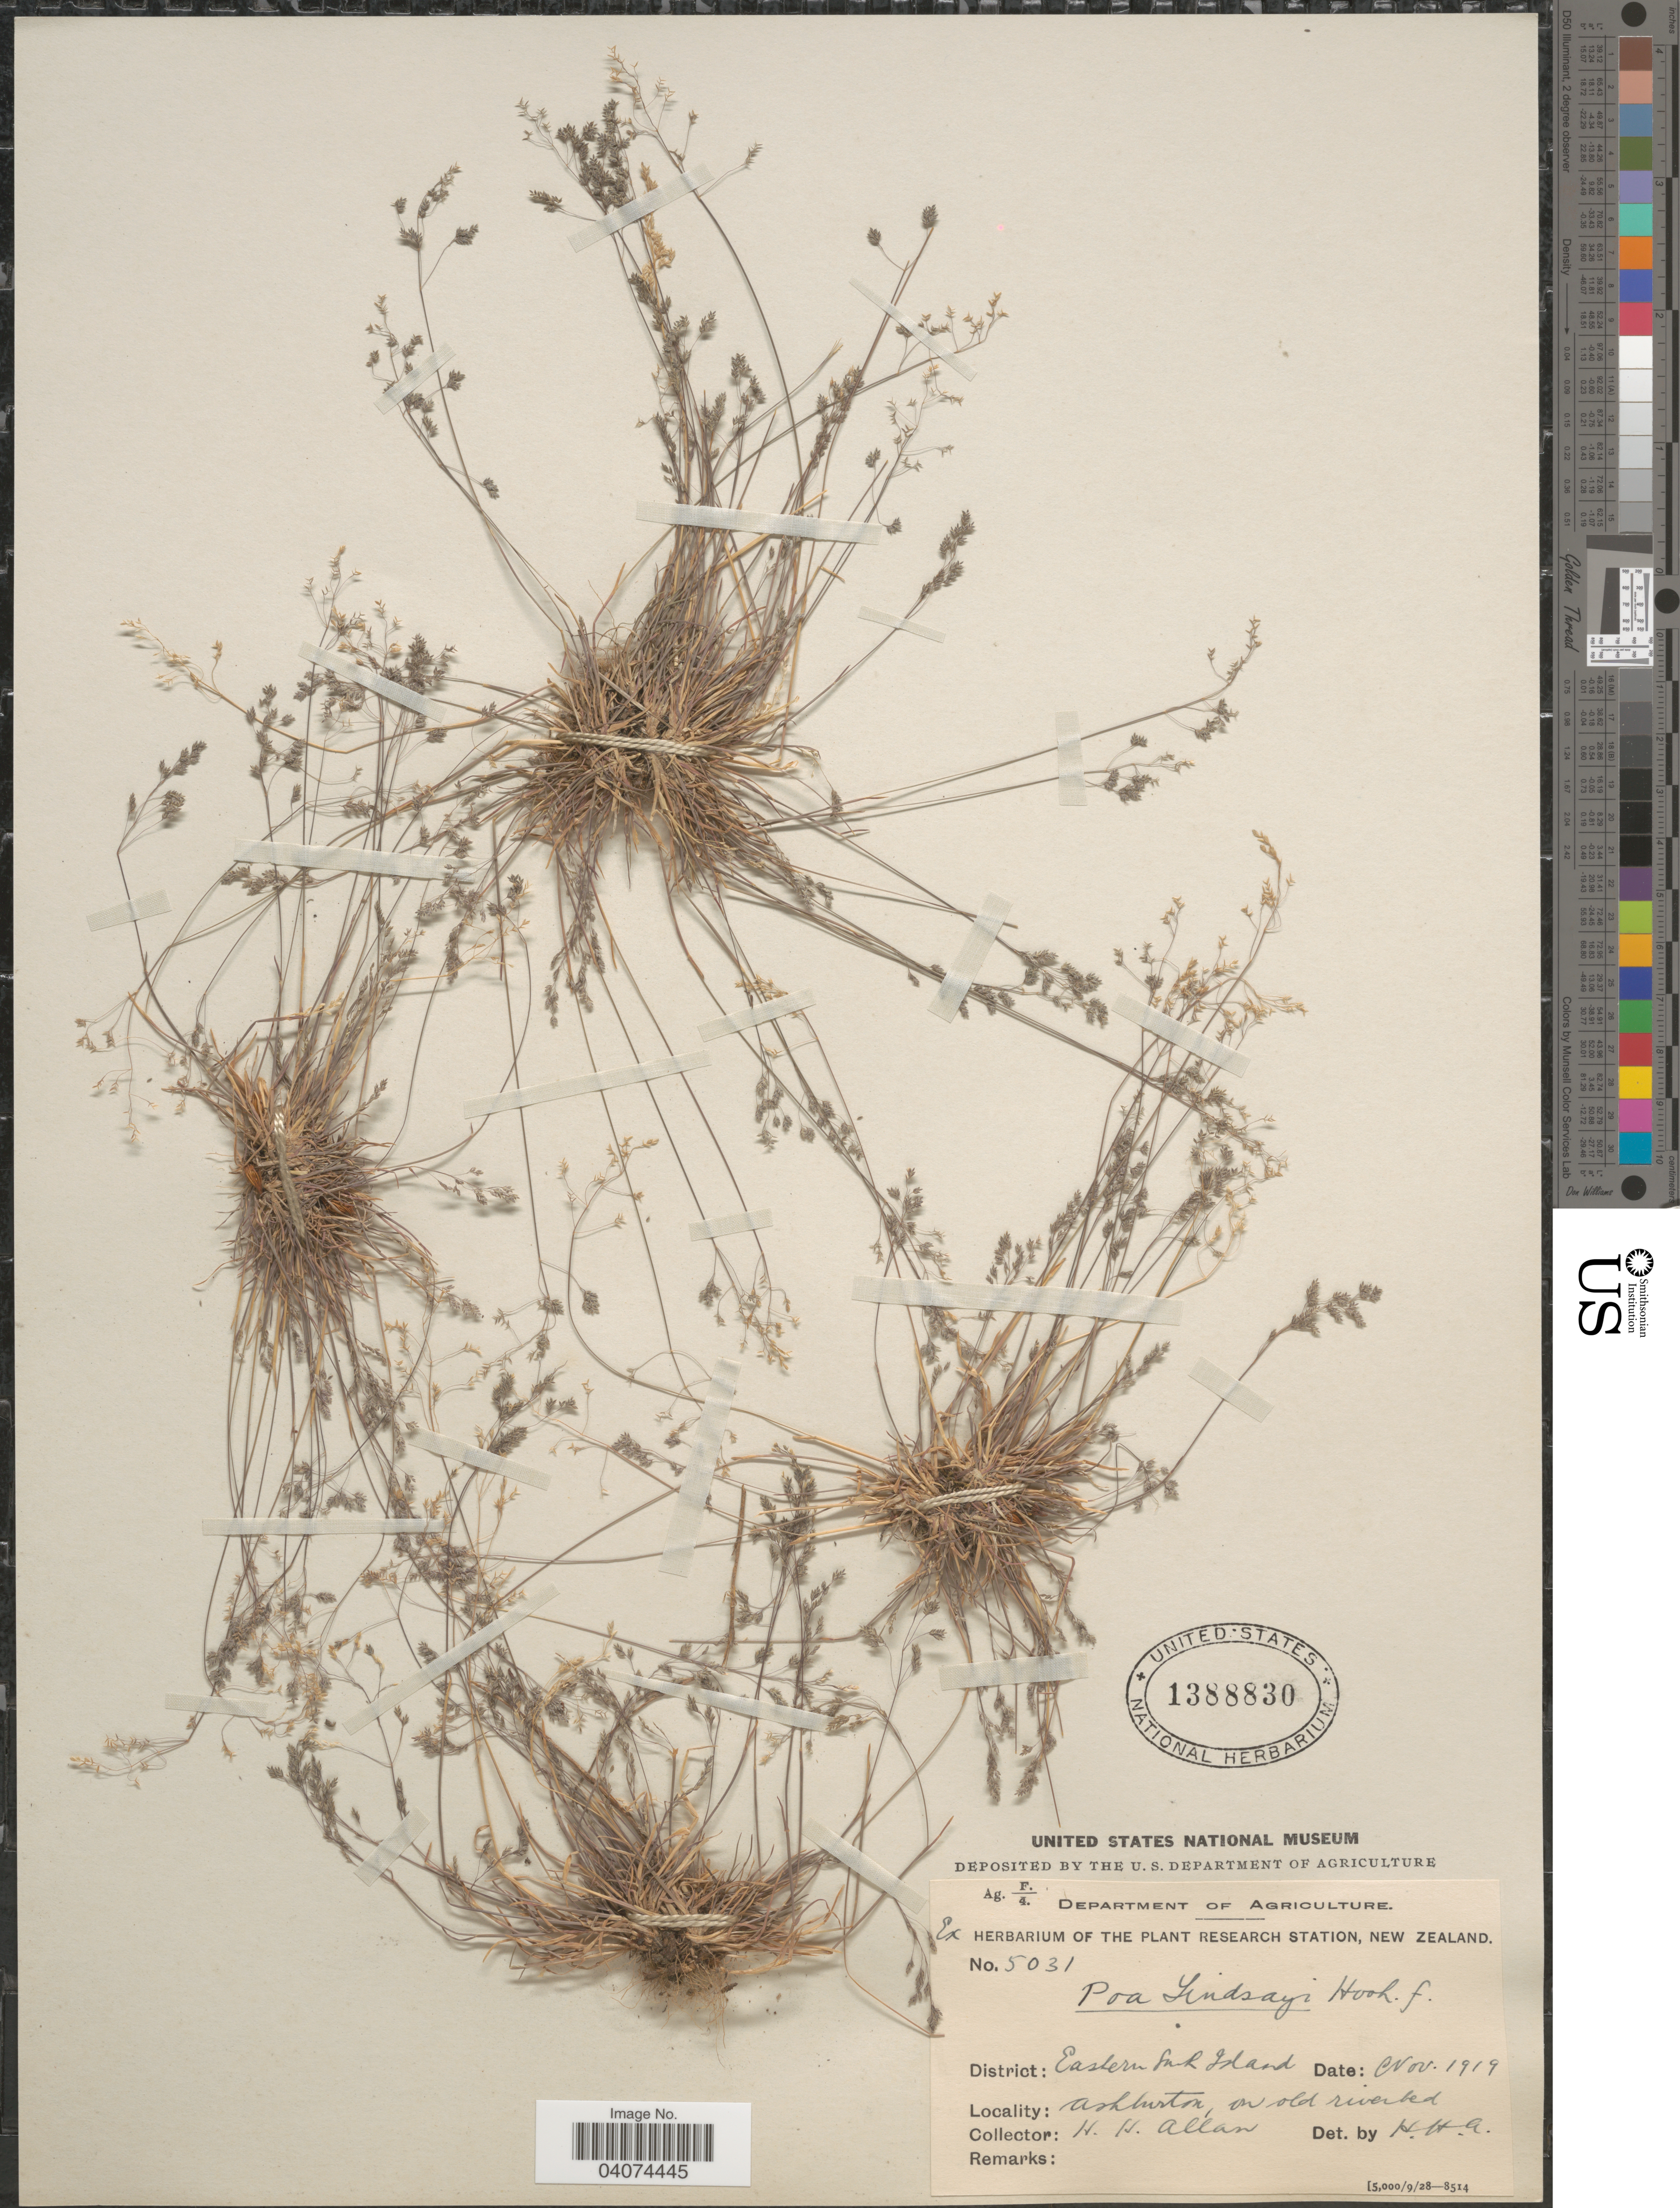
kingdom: Plantae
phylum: Tracheophyta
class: Liliopsida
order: Poales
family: Poaceae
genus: Poa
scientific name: Poa lindsayi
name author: Hook. f.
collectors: H. Allan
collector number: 5031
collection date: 1919-11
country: New Zealand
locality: Eastern South Island. Ashburton, on old riverbed.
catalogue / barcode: US 1388830